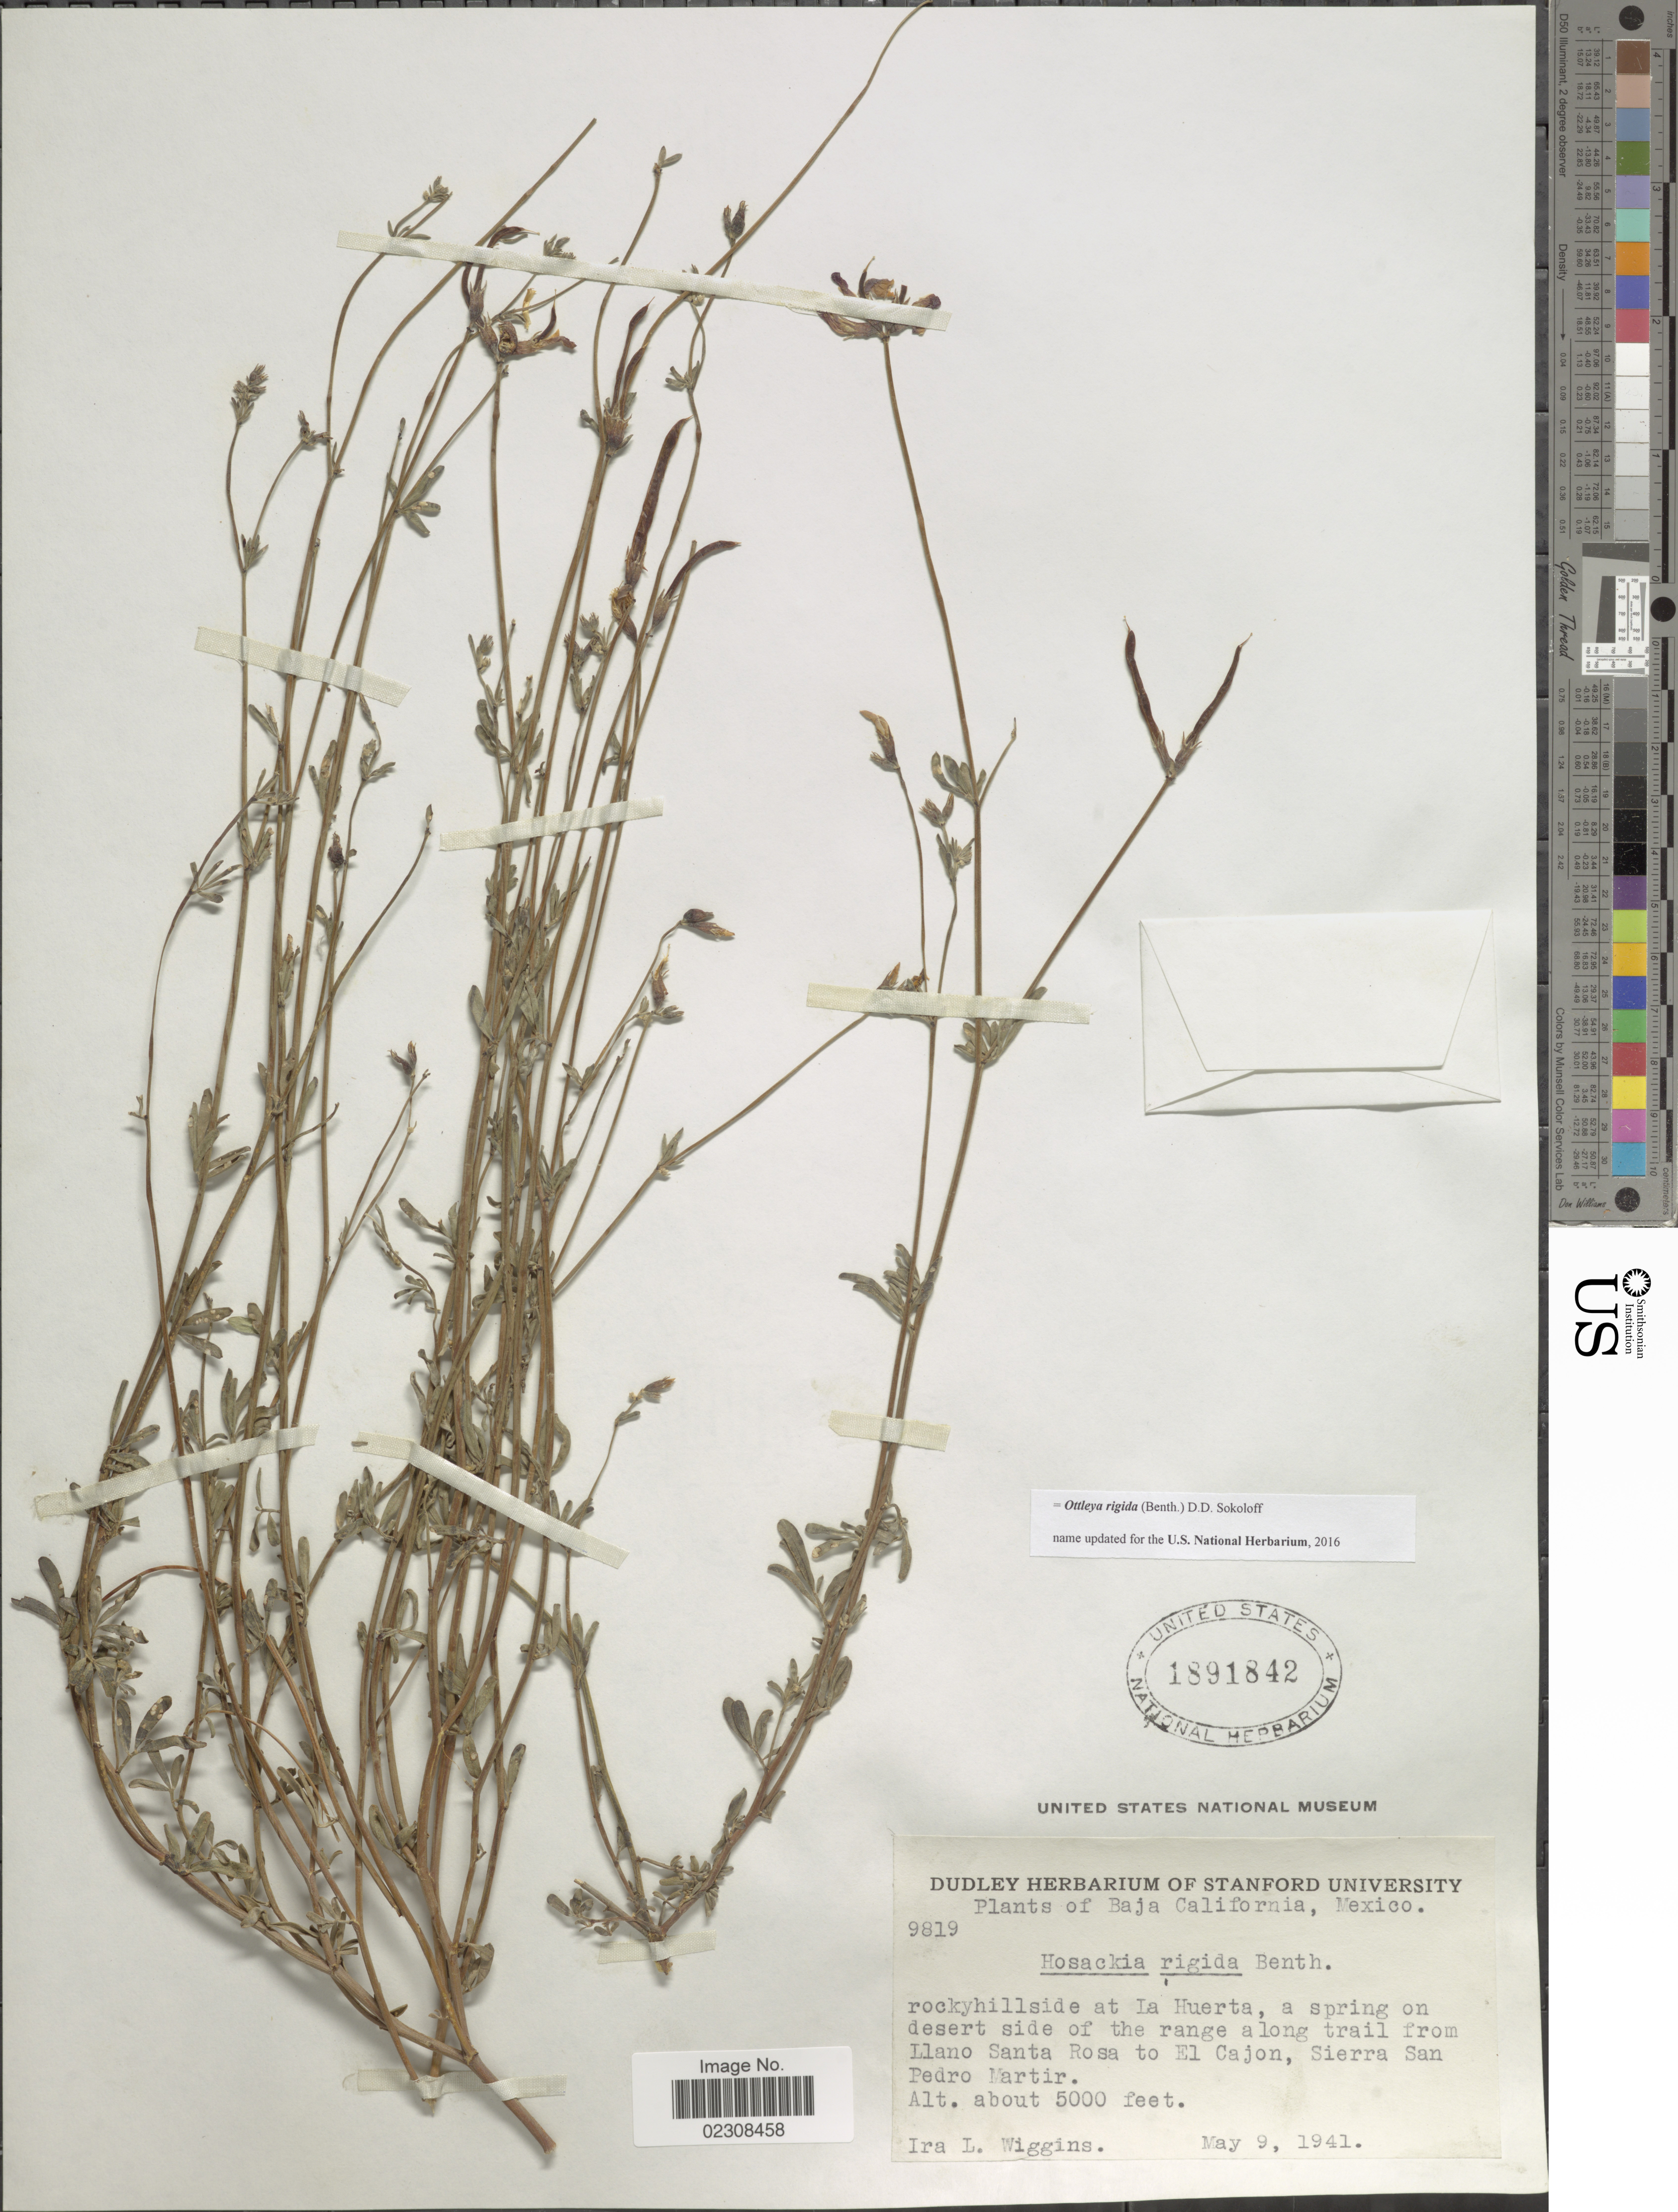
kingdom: Plantae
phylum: Tracheophyta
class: Magnoliopsida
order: Fabales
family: Fabaceae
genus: Ottleya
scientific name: Ottleya rigida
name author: (Benth.) D.D. Sokoloff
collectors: I. L. Wiggins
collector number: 9819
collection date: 1941-05-09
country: Mexico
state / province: Baja California Sur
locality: Rockyhillside at La Huerta, a spring on desert side of the range along trail from Llano Santa Rosa to El Cajon, Sierra San Pedro Martir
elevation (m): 1524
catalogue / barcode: US 1891842